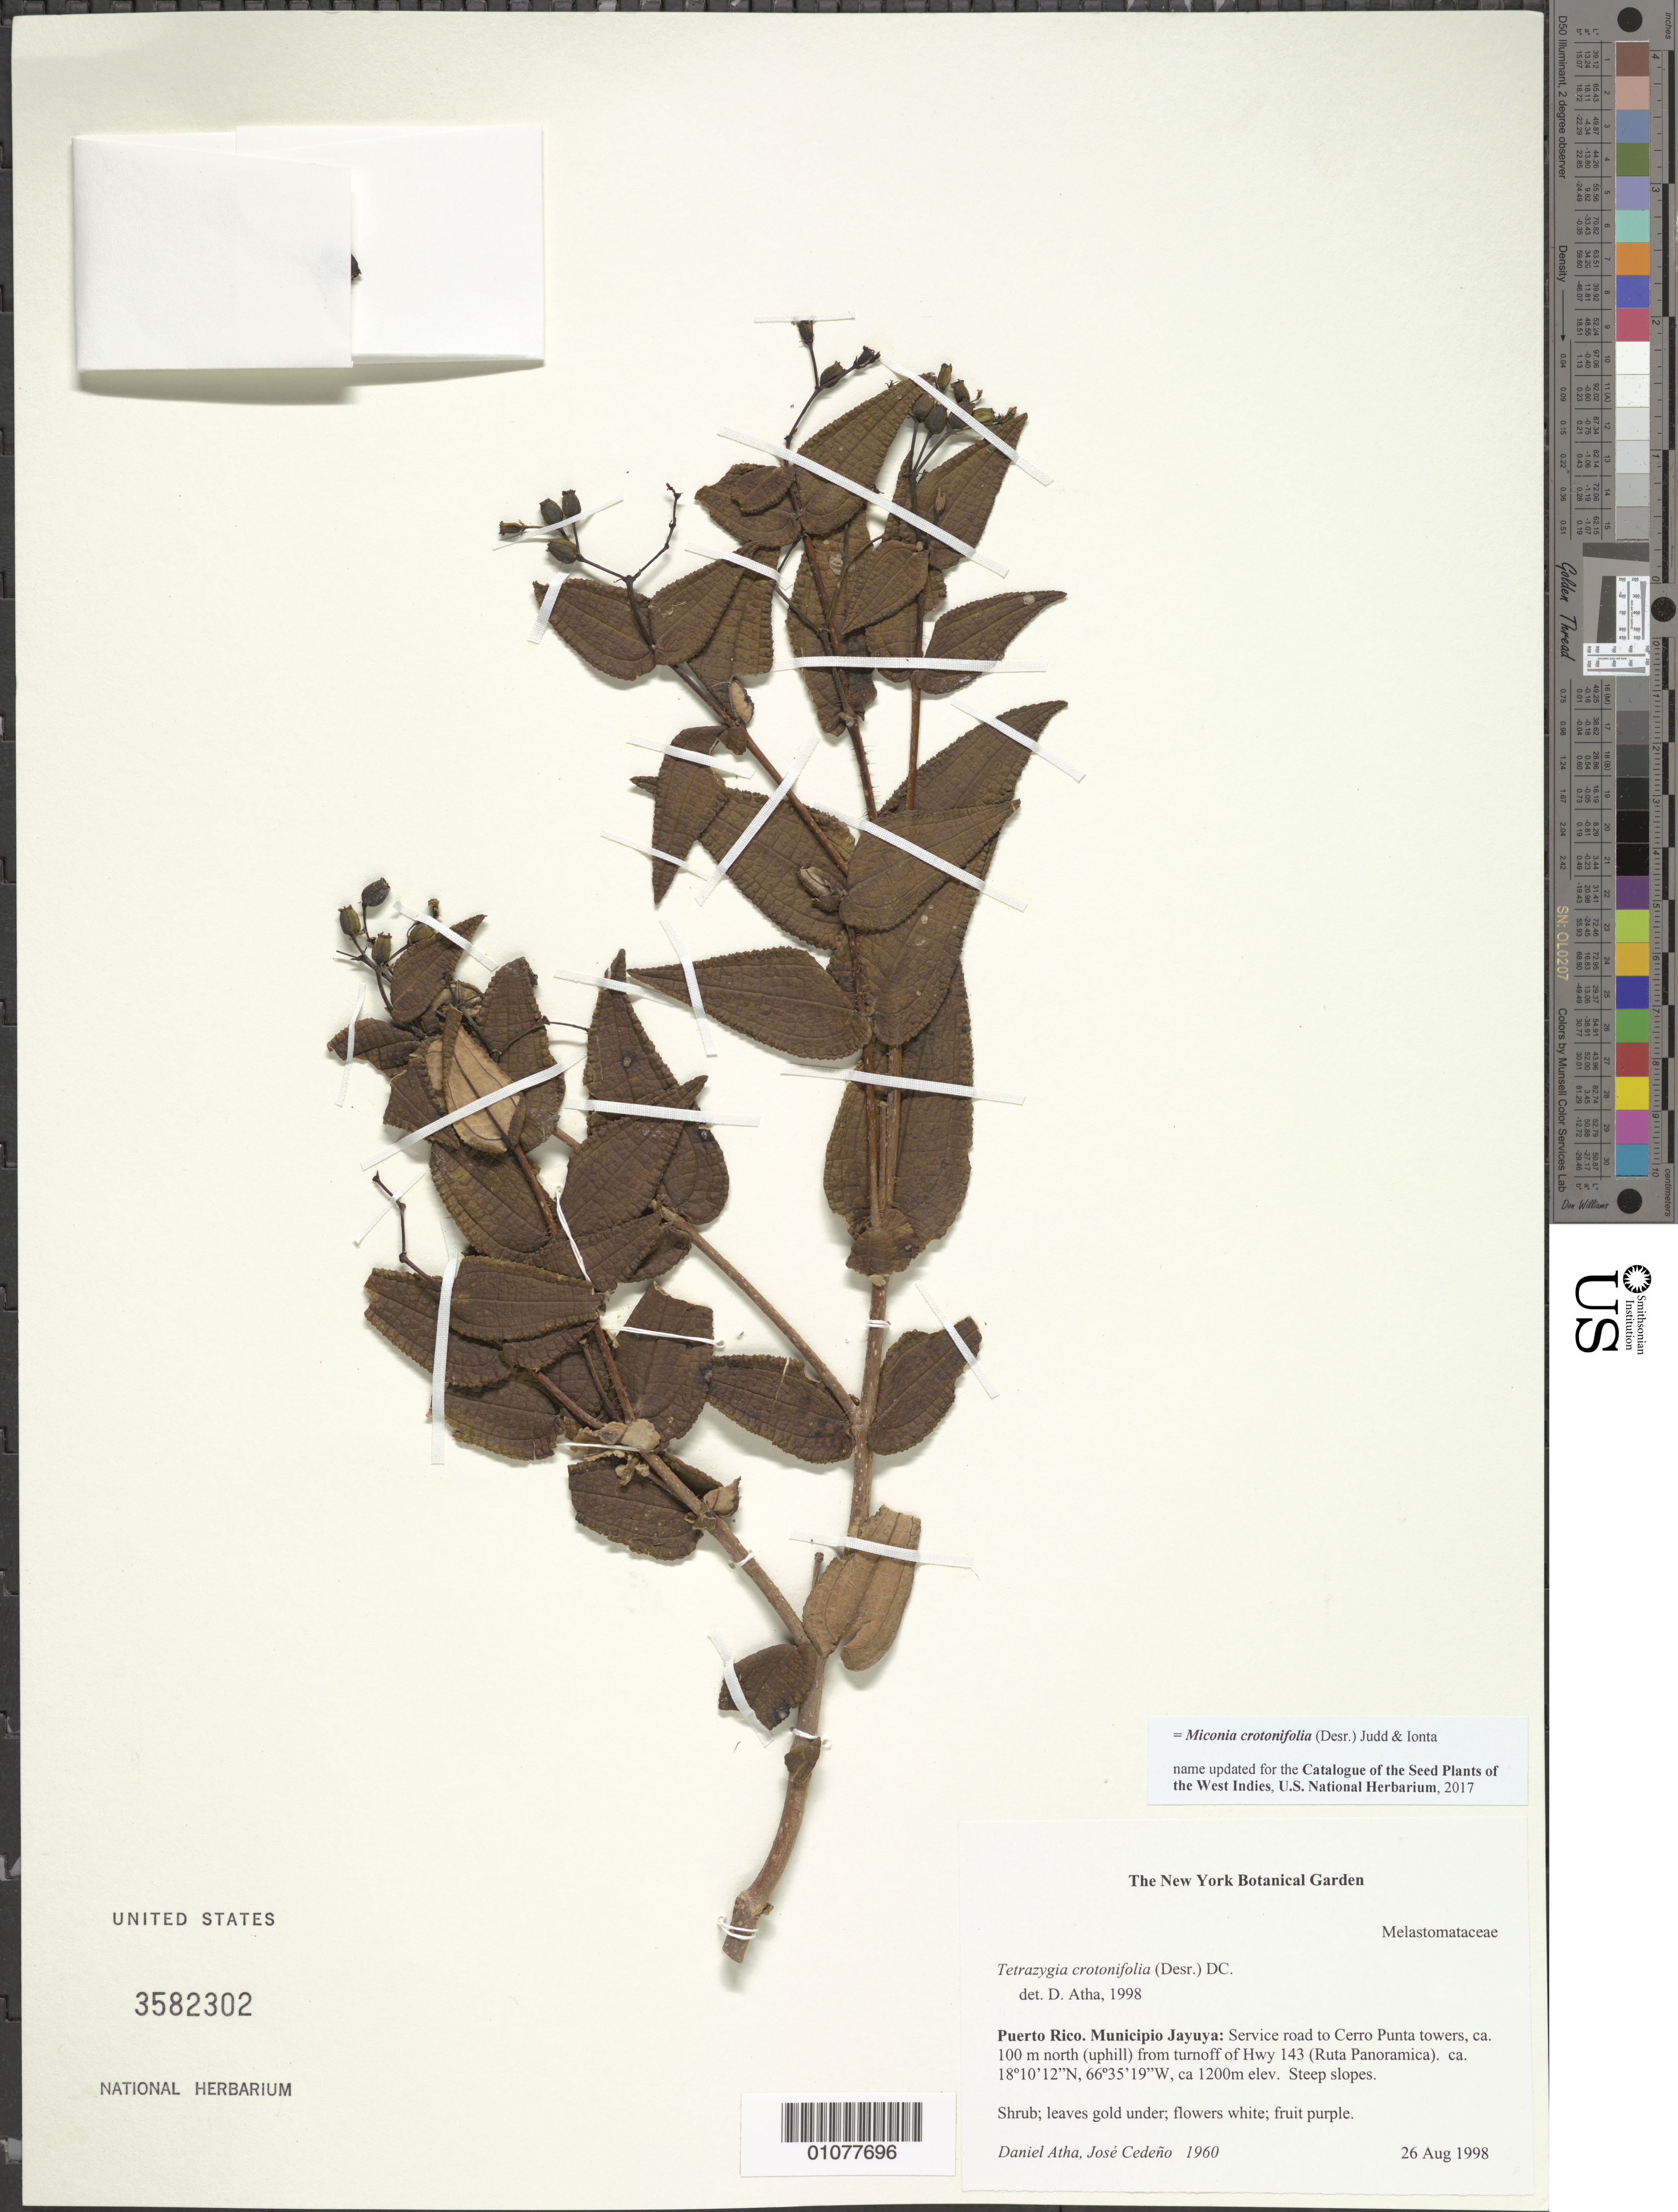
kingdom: Plantae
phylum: Tracheophyta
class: Magnoliopsida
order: Myrtales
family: Melastomataceae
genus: Miconia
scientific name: Miconia crotonifolia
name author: (Desr.) Judd & Ionta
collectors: D. Atha & J. A. Cedeño M.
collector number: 1960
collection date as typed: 26 Aug 1998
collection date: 1998-08-26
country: Puerto Rico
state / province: Jayuya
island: Puerto Rico I.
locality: Municipio Jayuya; service road to Cerro Punta towers, ca.100 m N (uphill) from turnoff of Hwy 143 (Ruta Panoramica).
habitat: Steep slopes.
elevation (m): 1200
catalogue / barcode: US 3582302